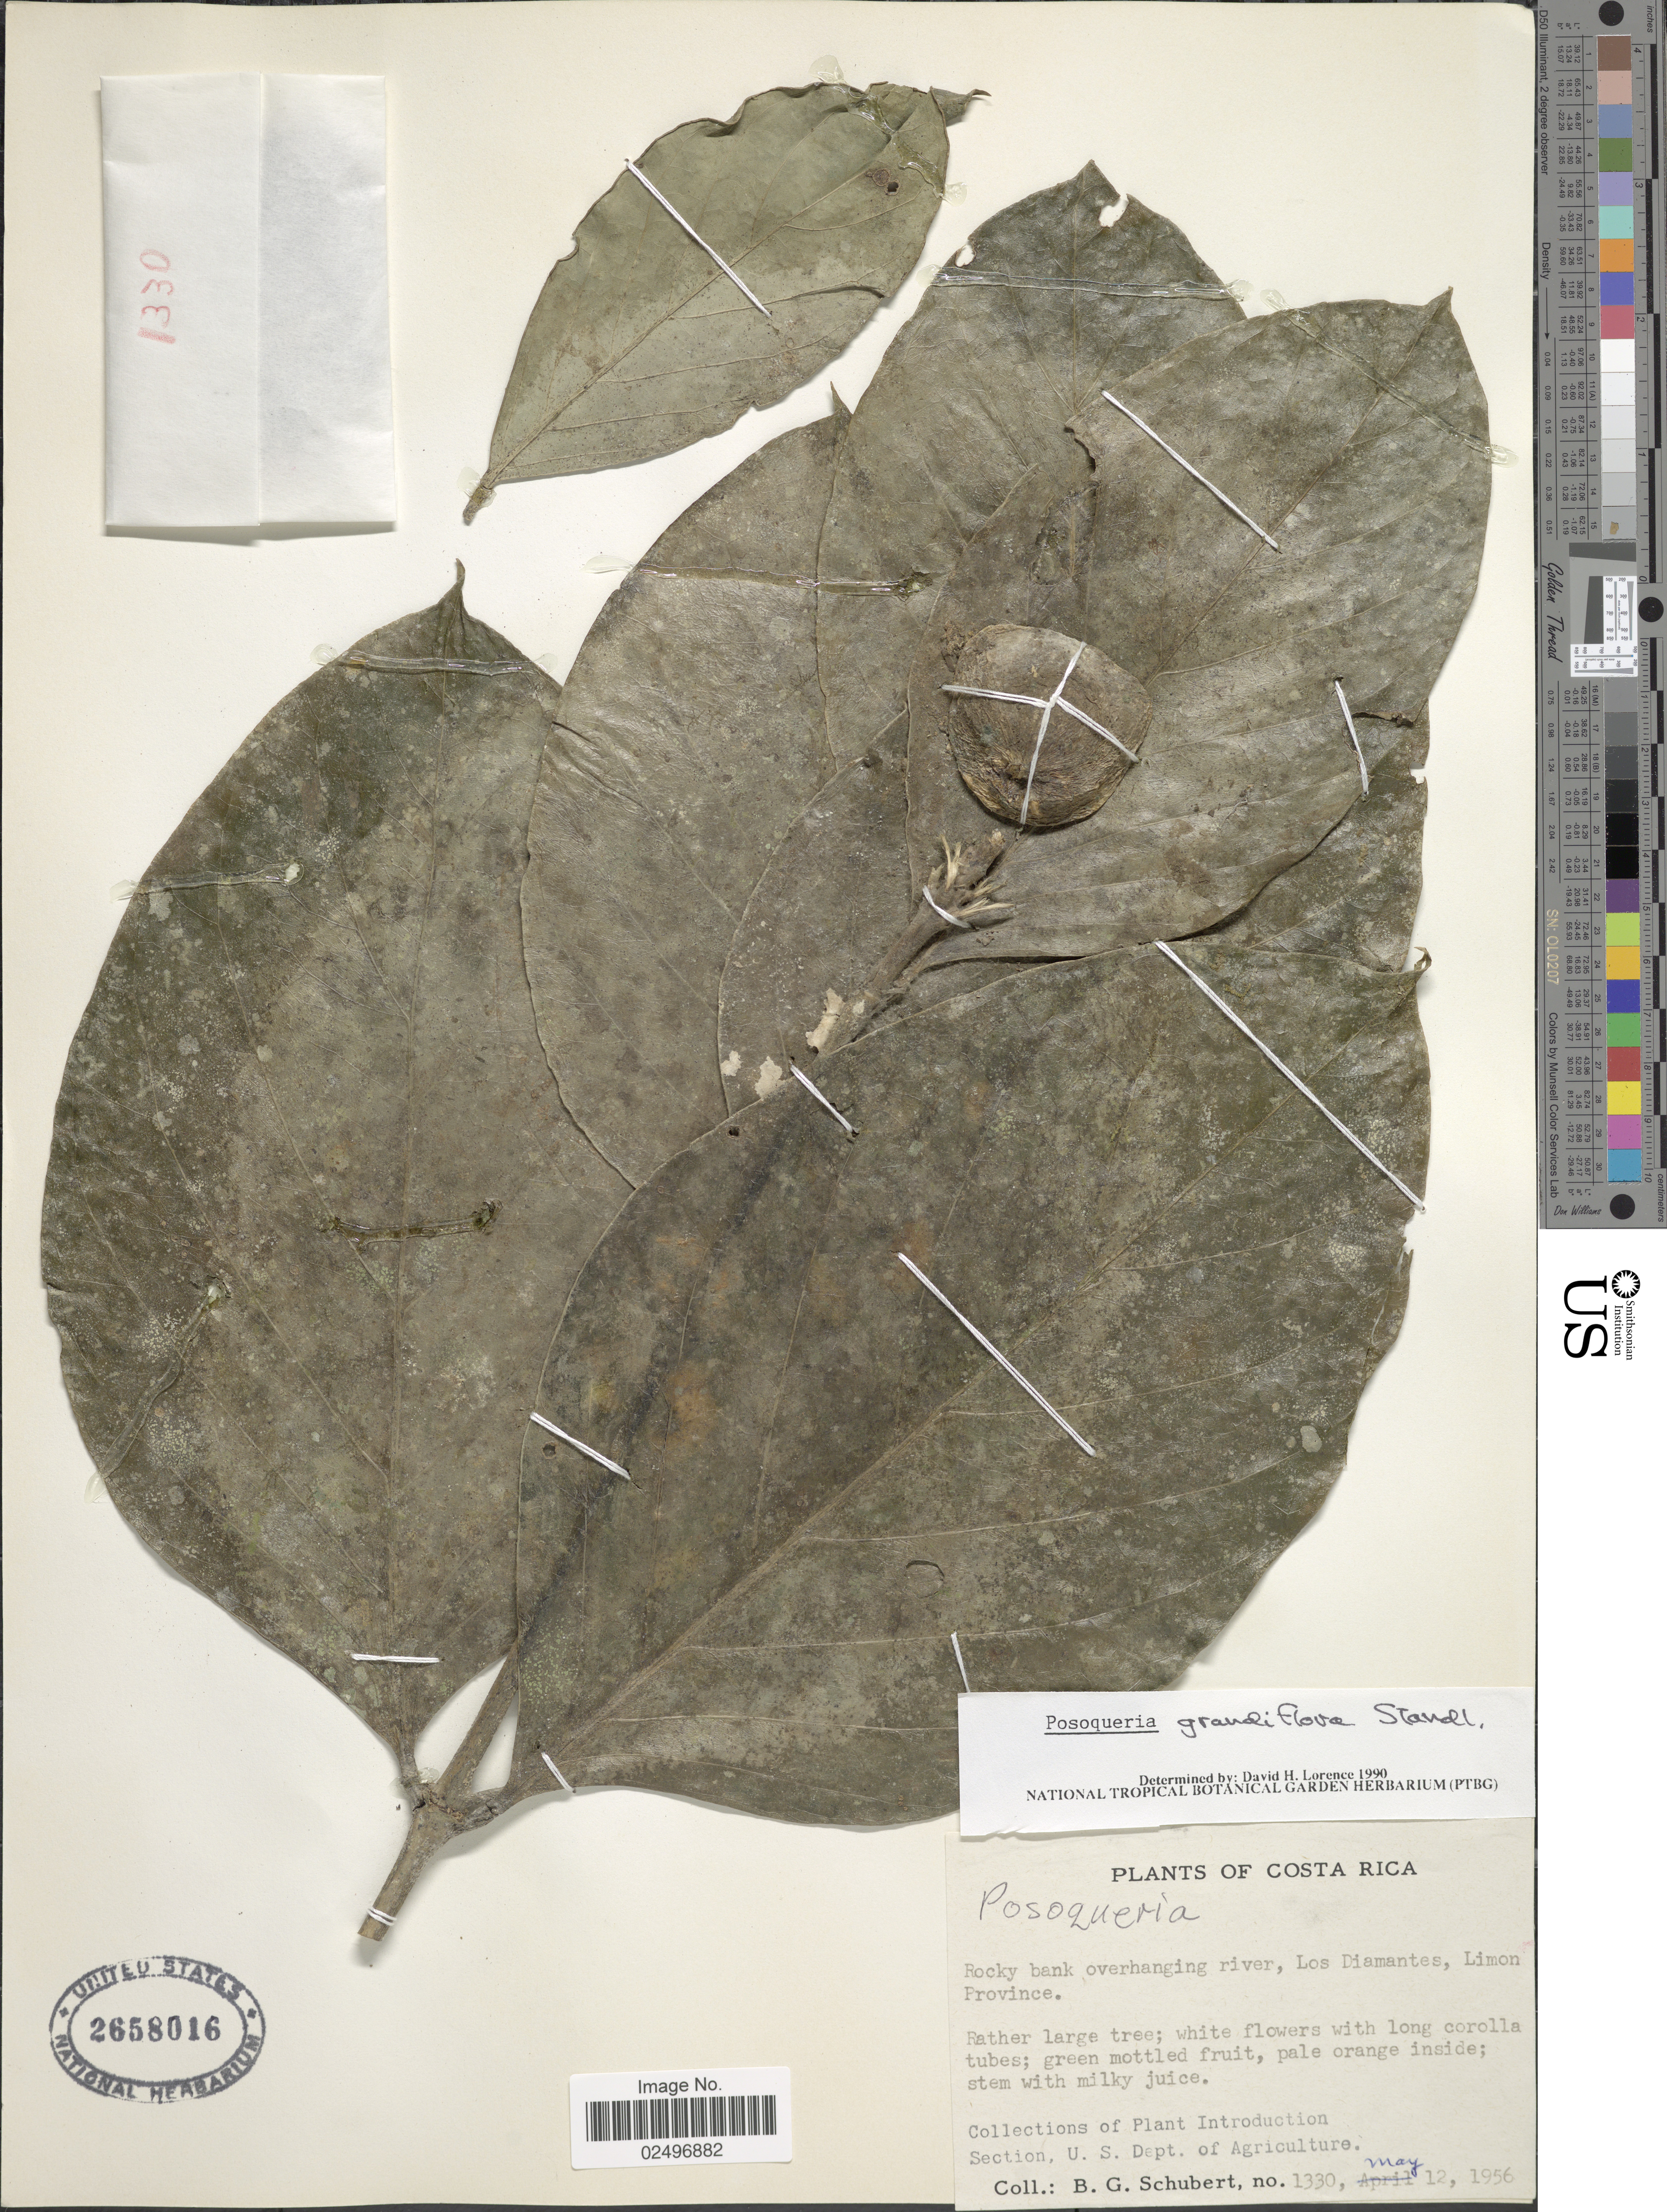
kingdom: Plantae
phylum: Tracheophyta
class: Magnoliopsida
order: Gentianales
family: Rubiaceae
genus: Posoqueria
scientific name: Posoqueria grandiflora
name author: Standl.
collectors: B. Schubert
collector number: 1330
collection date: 1956-05-12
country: Costa Rica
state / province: Limón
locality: Rocky bank overhanging river, Los Diamantes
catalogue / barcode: US 2658016